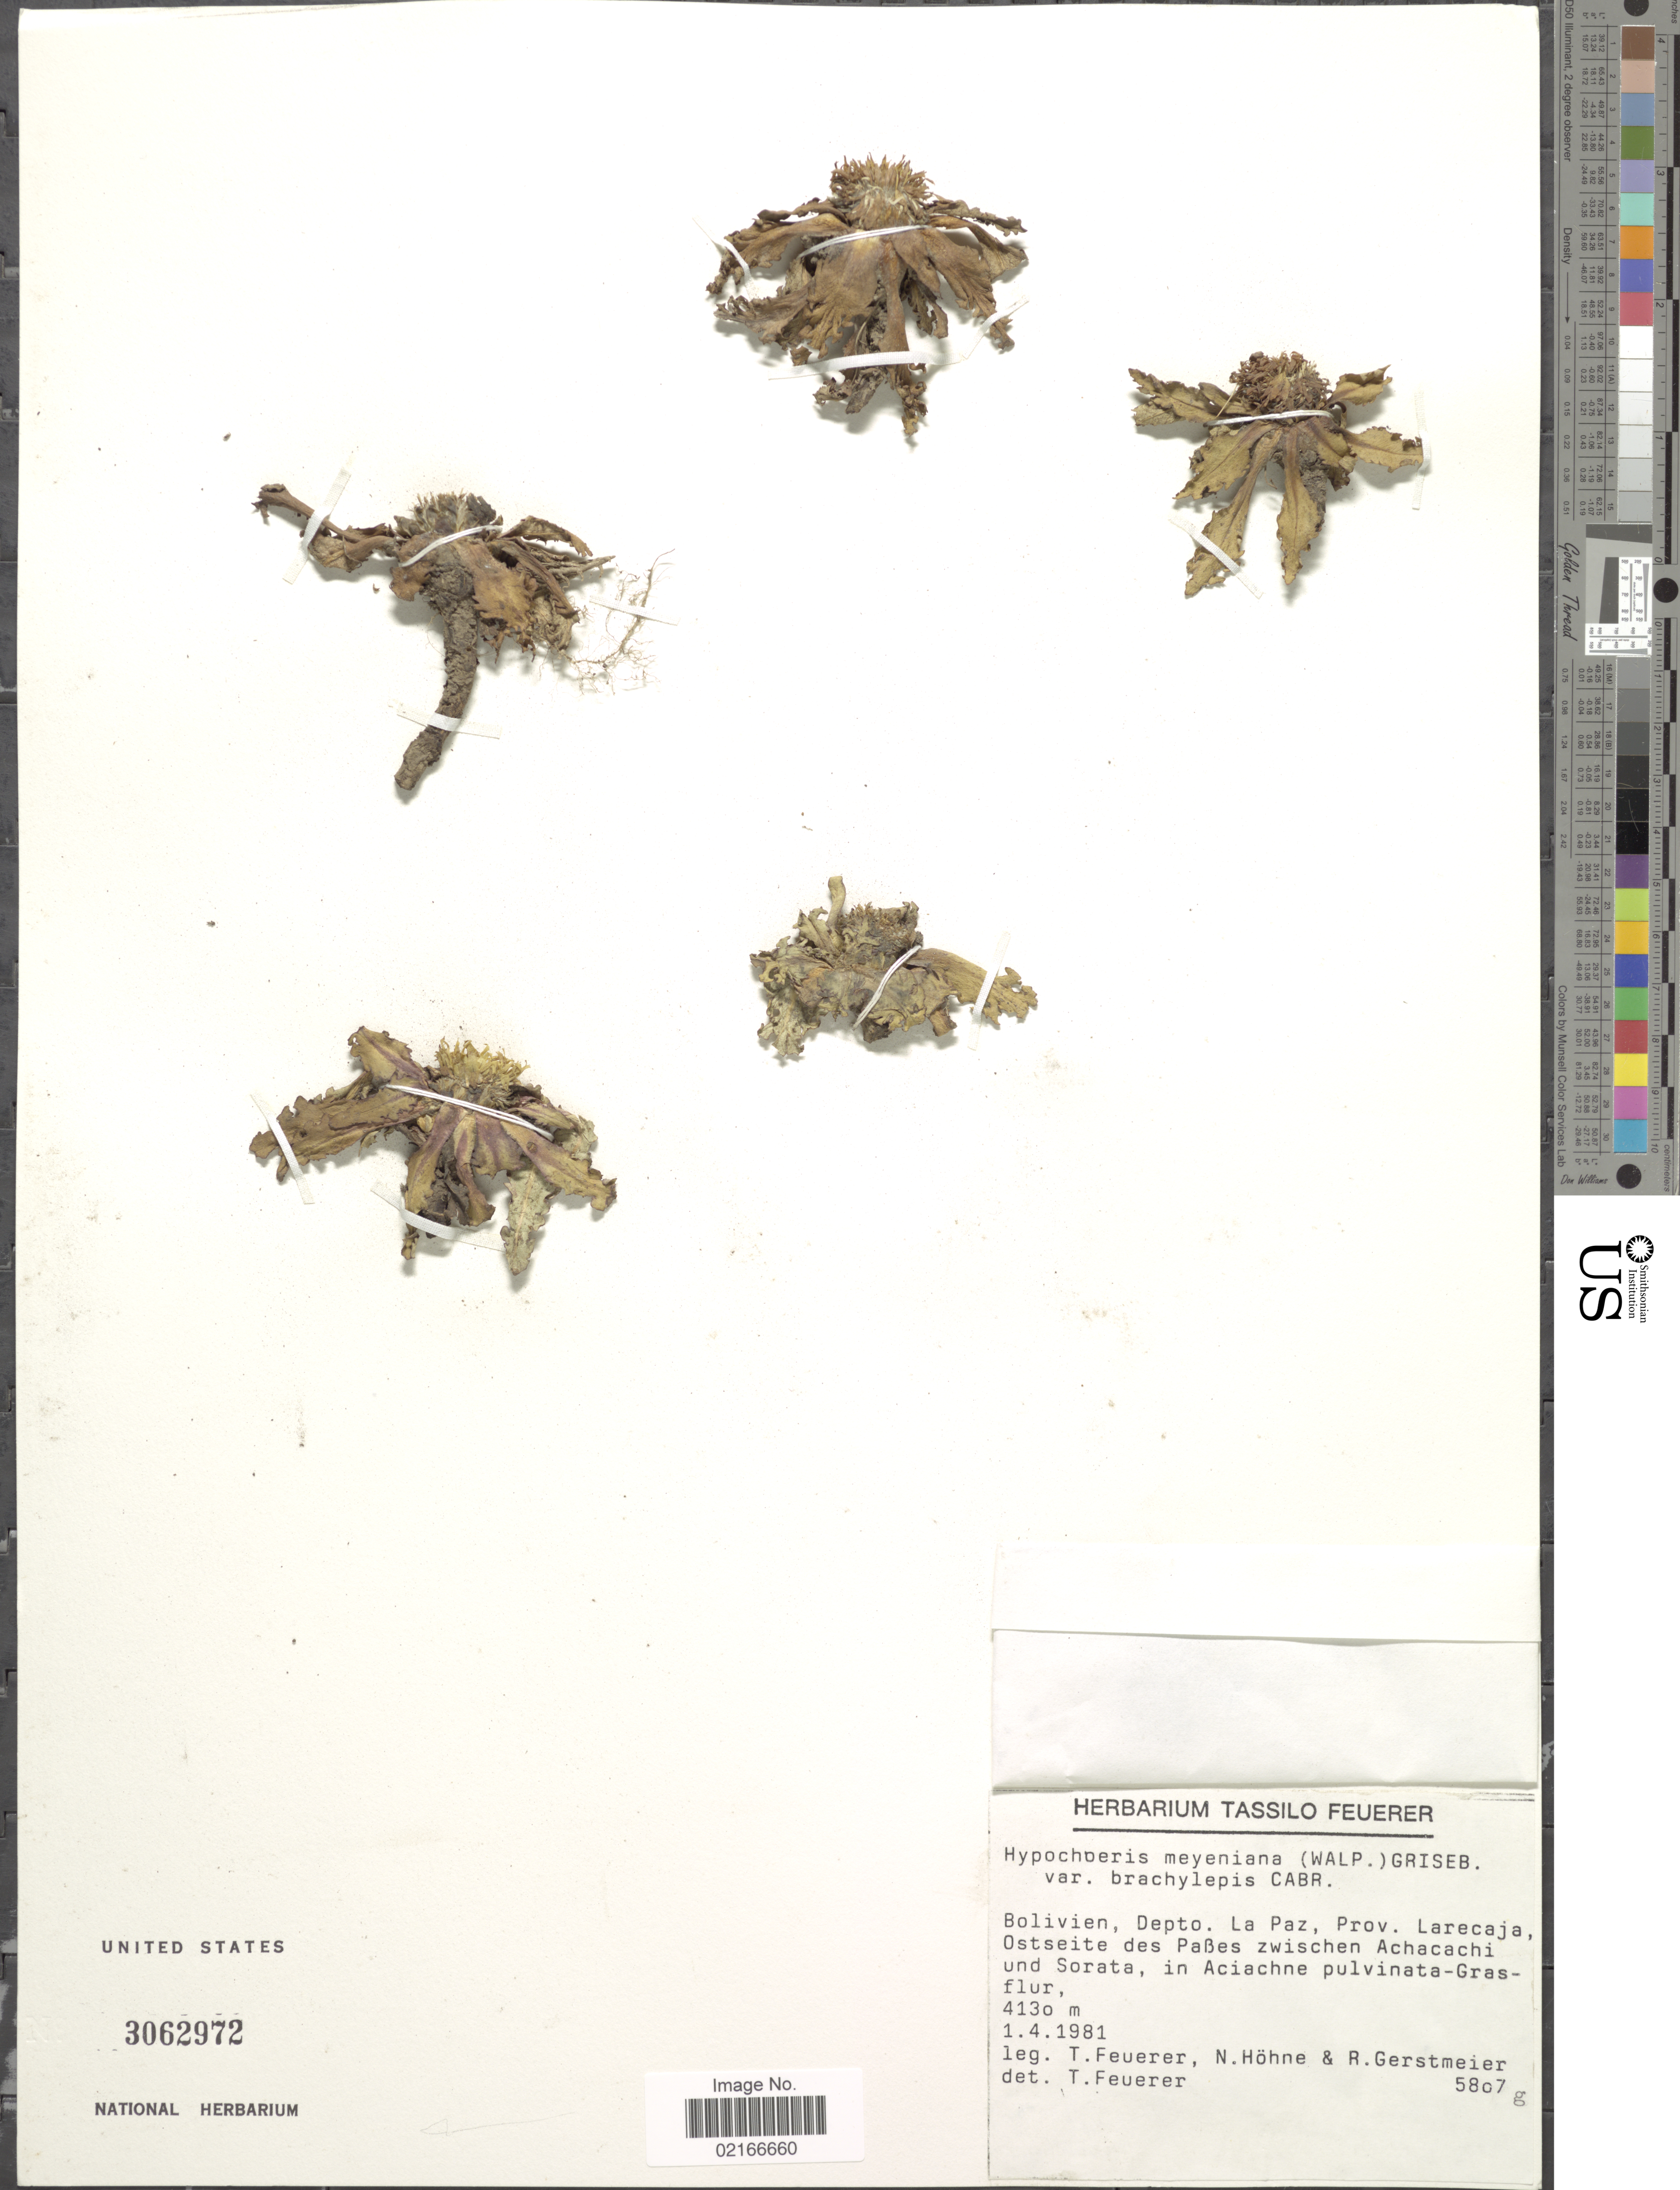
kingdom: Plantae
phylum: Tracheophyta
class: Magnoliopsida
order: Asterales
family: Asteraceae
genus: Hypochaeris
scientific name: Hypochaeris meyeniana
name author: (Walp.) Benth. & Hook. f. ex Griseb.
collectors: T. Feuerer, N. Höhne & R. Gerstmeier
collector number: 5807g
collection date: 1981-04-01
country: Bolivia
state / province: La Paz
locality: Prov. Larecaja, Ostseite des Paßes zwischen Achacachi und Sorata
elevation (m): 4130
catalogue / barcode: US 3062972